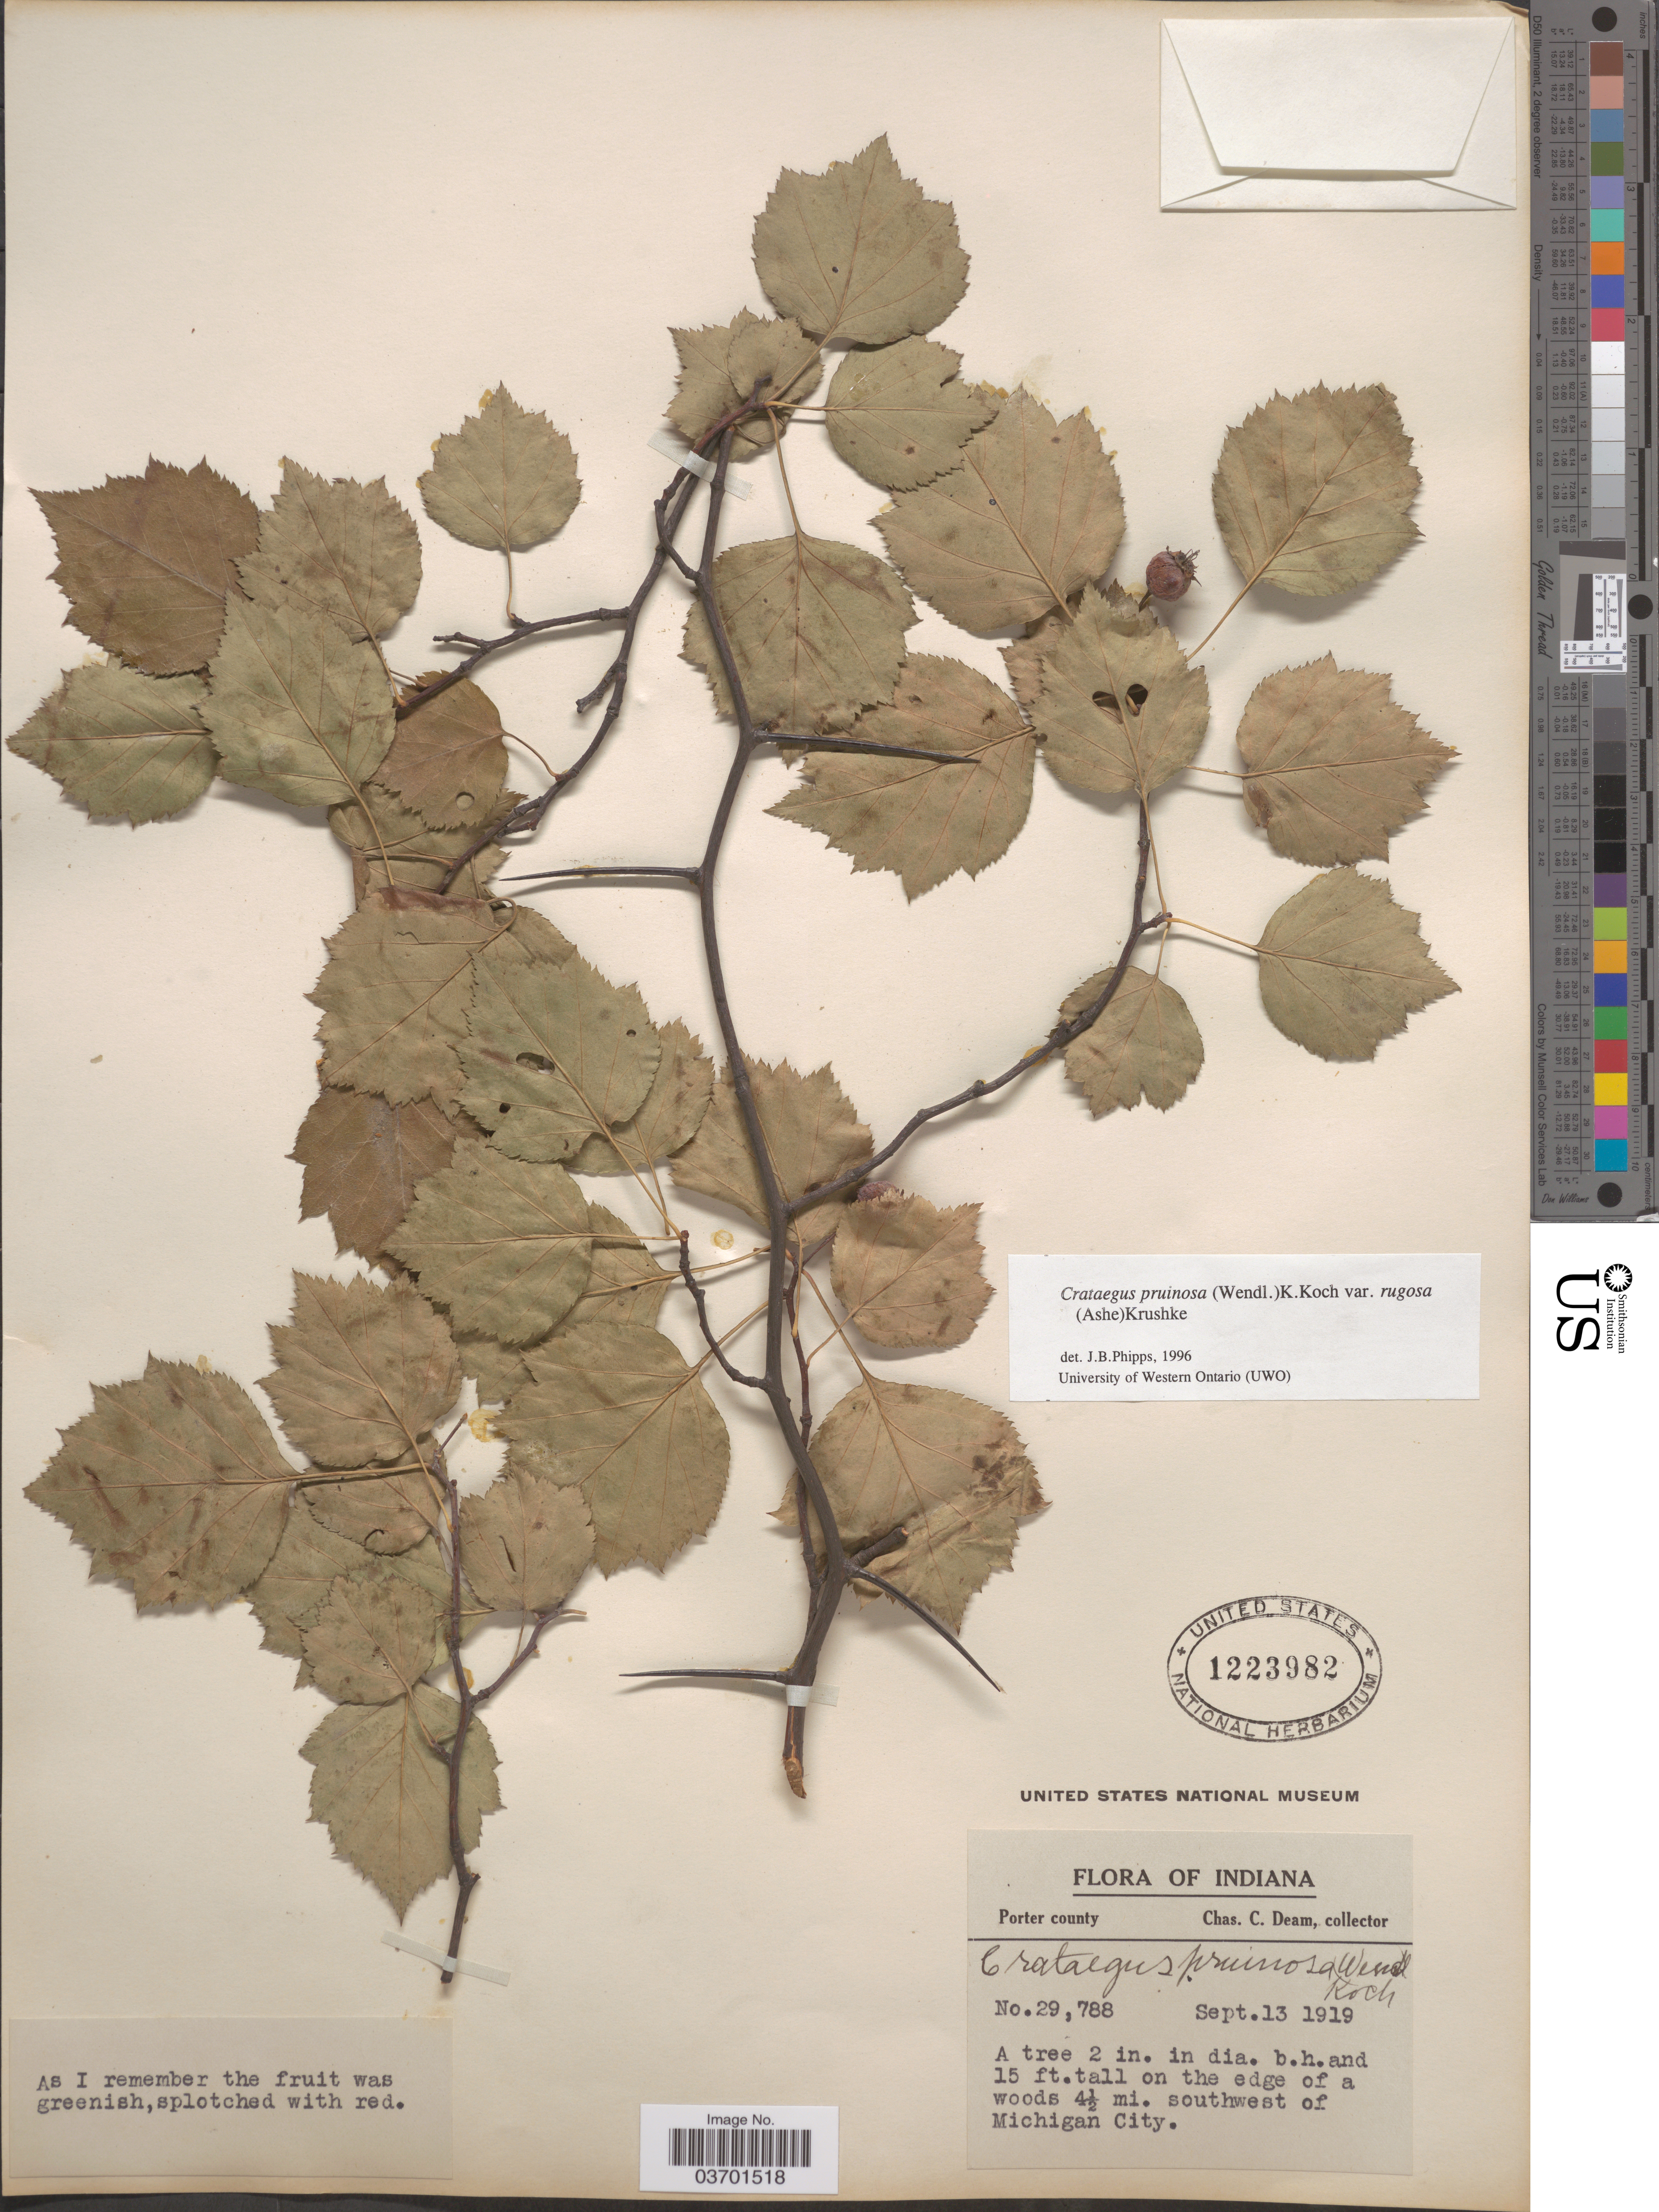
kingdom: Plantae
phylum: Tracheophyta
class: Magnoliopsida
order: Rosales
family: Rosaceae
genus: Crataegus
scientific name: Crataegus pruinosa var. rugosa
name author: (Ashe) Kruschke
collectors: C. C. Deam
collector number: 29788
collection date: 1919-09-13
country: United States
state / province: Indiana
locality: Porter county. On the edge of a woods 4½ mi. southwest of Michigan City.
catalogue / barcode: US 1223982